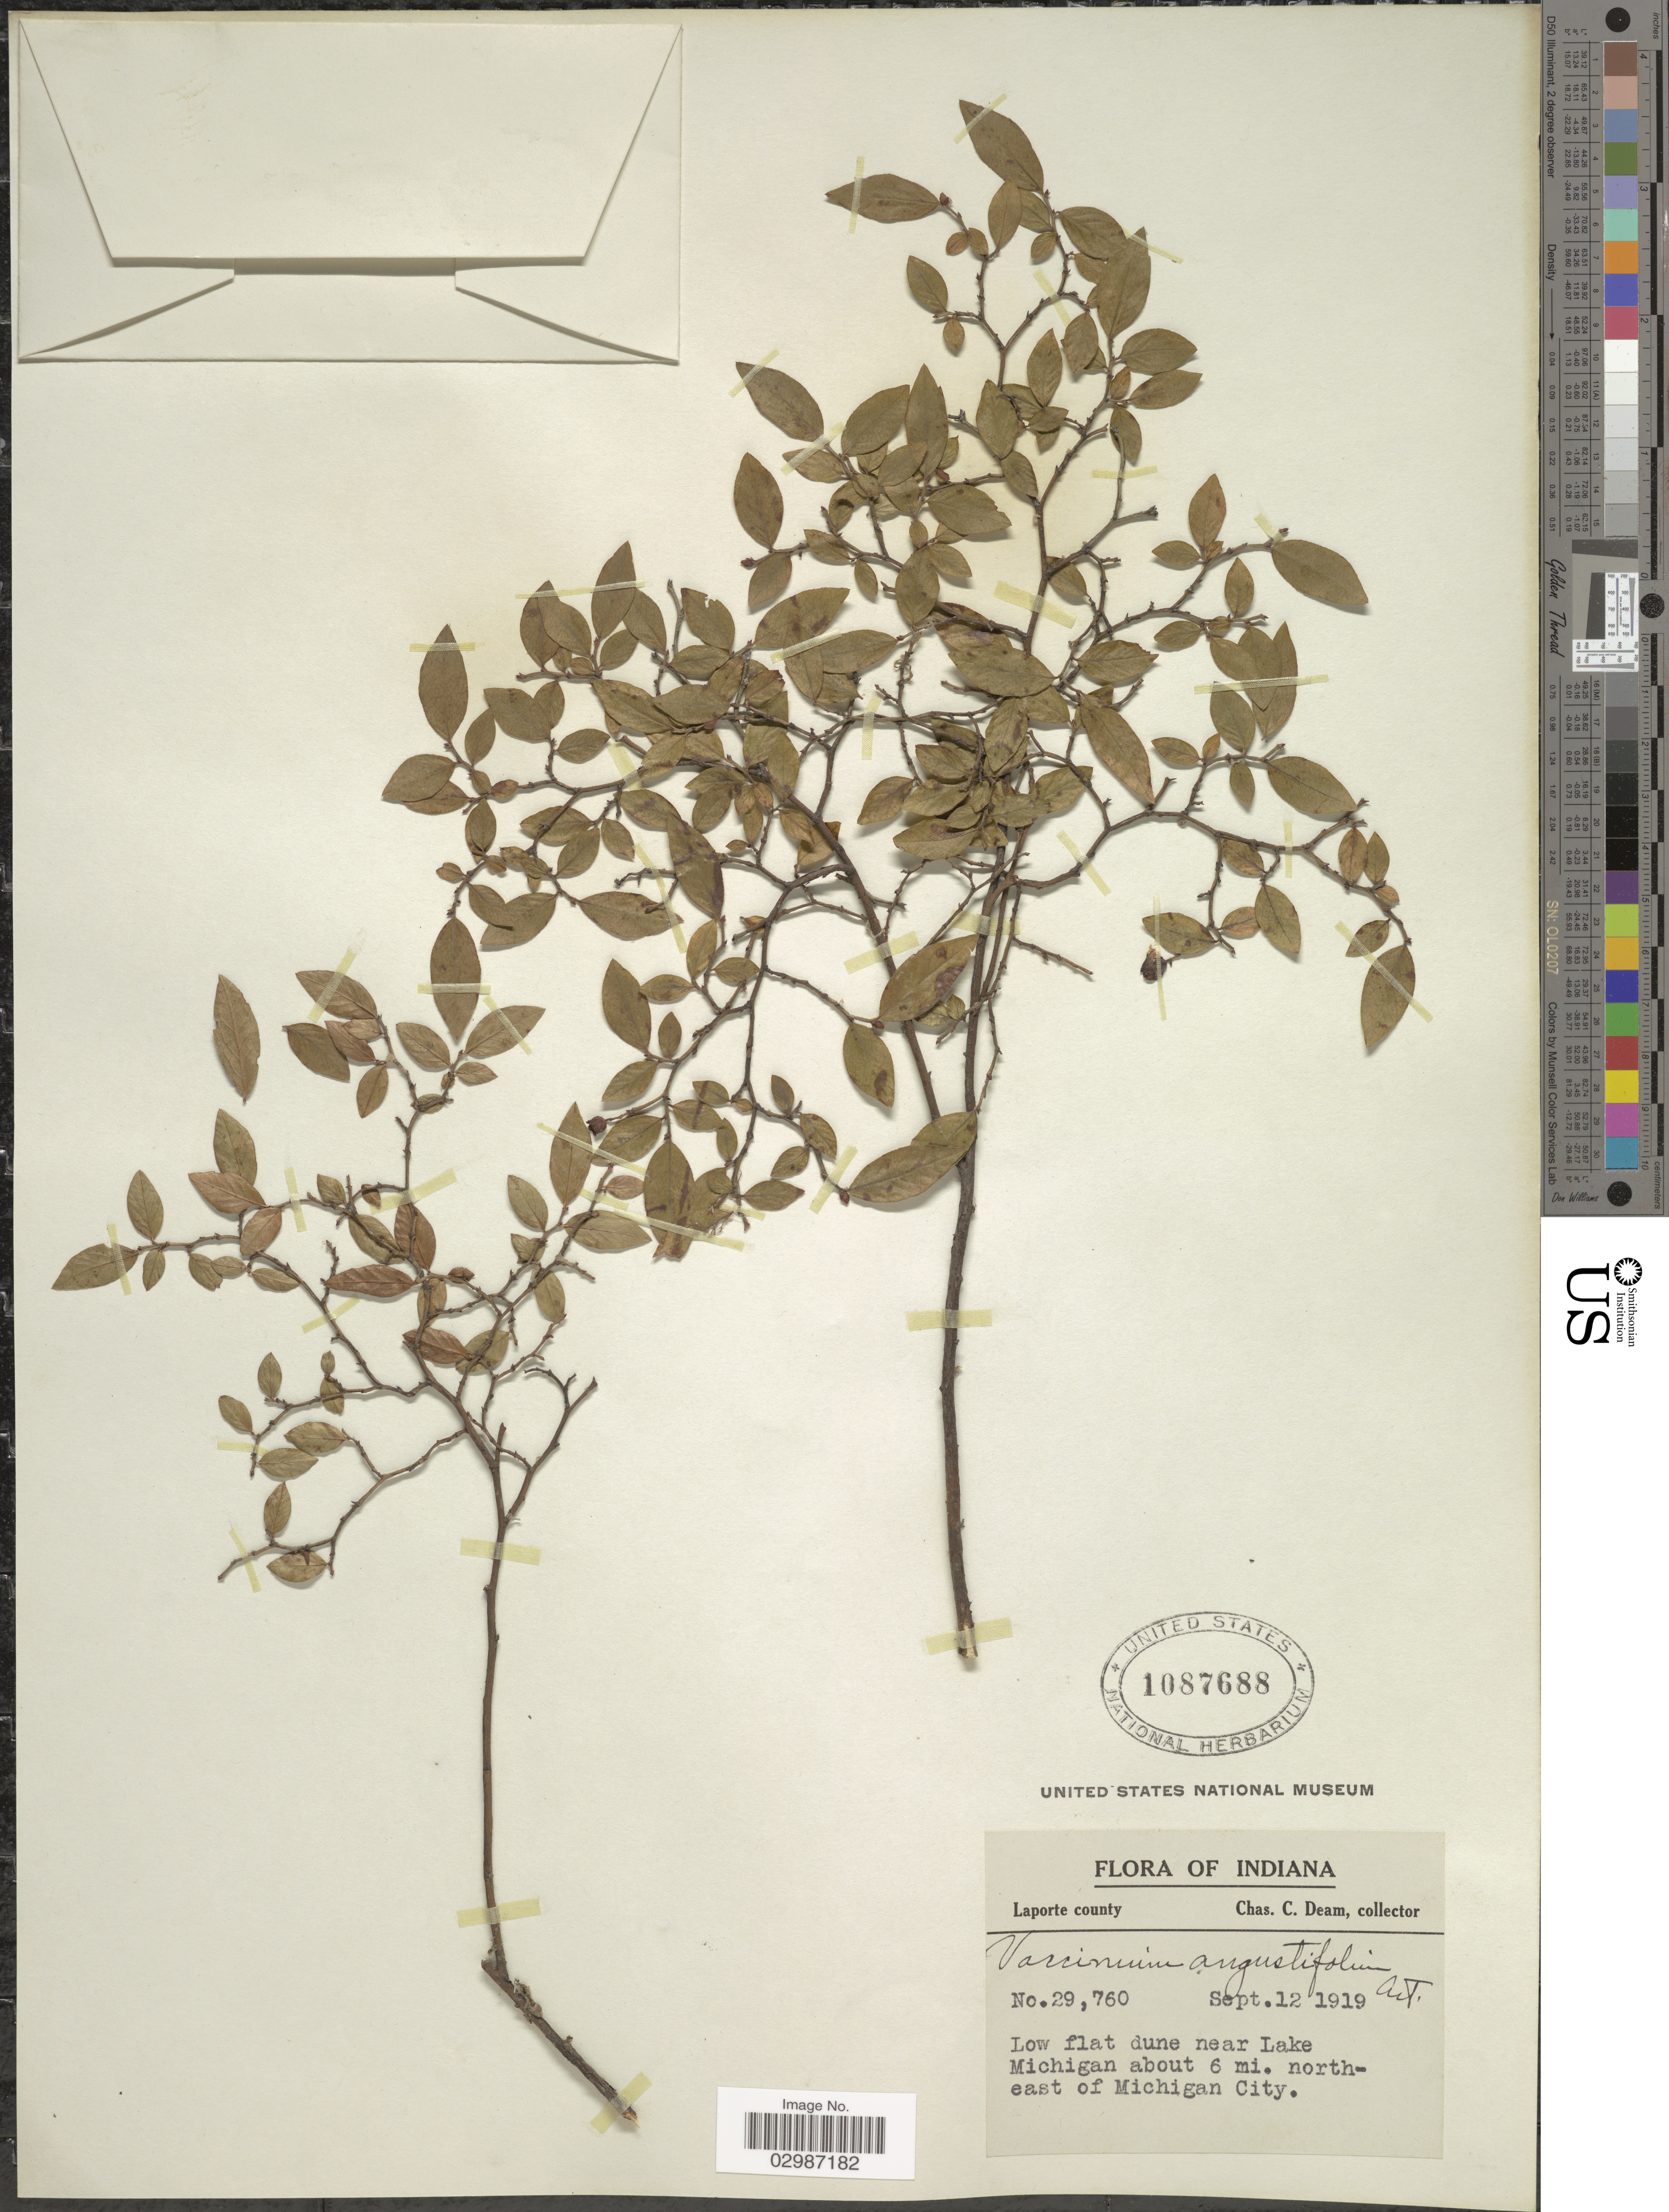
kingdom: Plantae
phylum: Tracheophyta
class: Magnoliopsida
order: Ericales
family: Ericaceae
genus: Vaccinium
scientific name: Vaccinium angustifolium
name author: Aiton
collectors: C. C. Deam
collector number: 29760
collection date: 1919-09-12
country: United States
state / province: Indiana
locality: Laporte county. Low flat dune near Lake Michigan about 6 mi. north-east of Michigan City.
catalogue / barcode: US 1087688